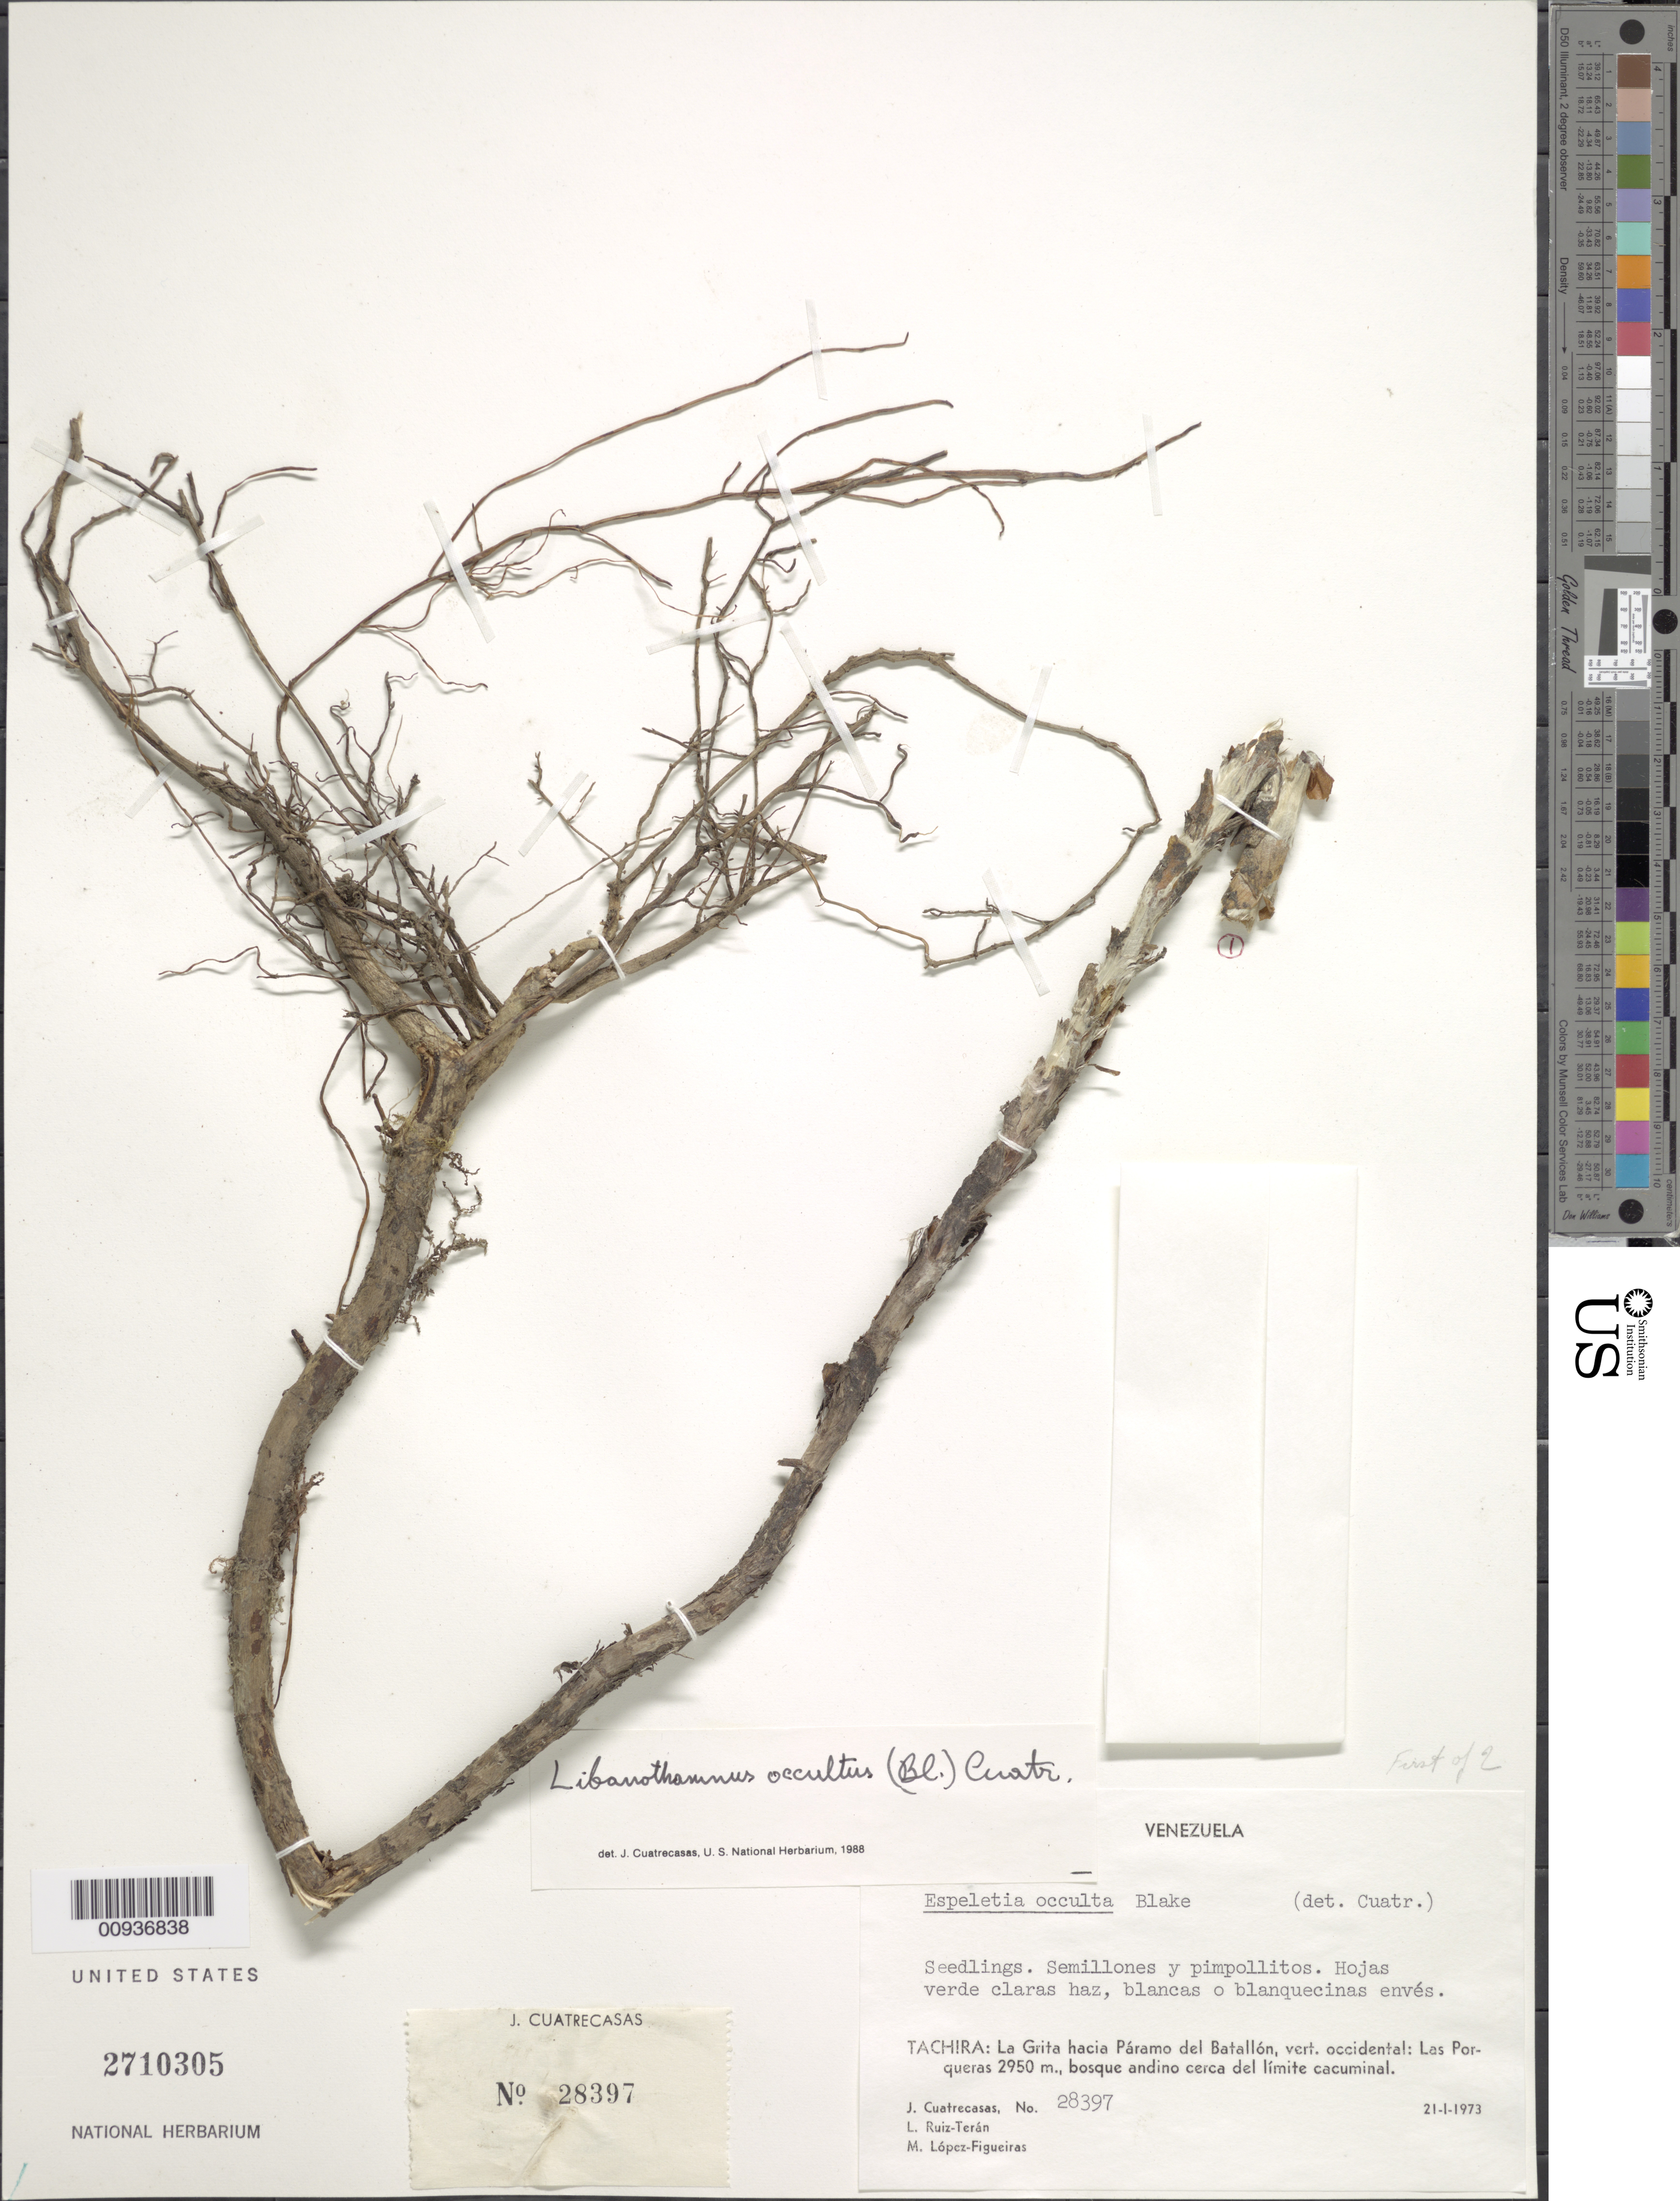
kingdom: Plantae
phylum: Tracheophyta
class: Magnoliopsida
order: Asterales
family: Asteraceae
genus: Libanothamnus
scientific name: Libanothamnus occultus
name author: (S.F. Blake) Cuatrec.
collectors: J. Cuatrecasas, L. E. Ruíz-Terán & M. López Figueiras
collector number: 28397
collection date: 1973-01-21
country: Venezuela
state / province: Tachira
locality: La Grita hacia Paramo de Batallon, vert. occidental, Las Porqueras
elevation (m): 2950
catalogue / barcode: US 2710305